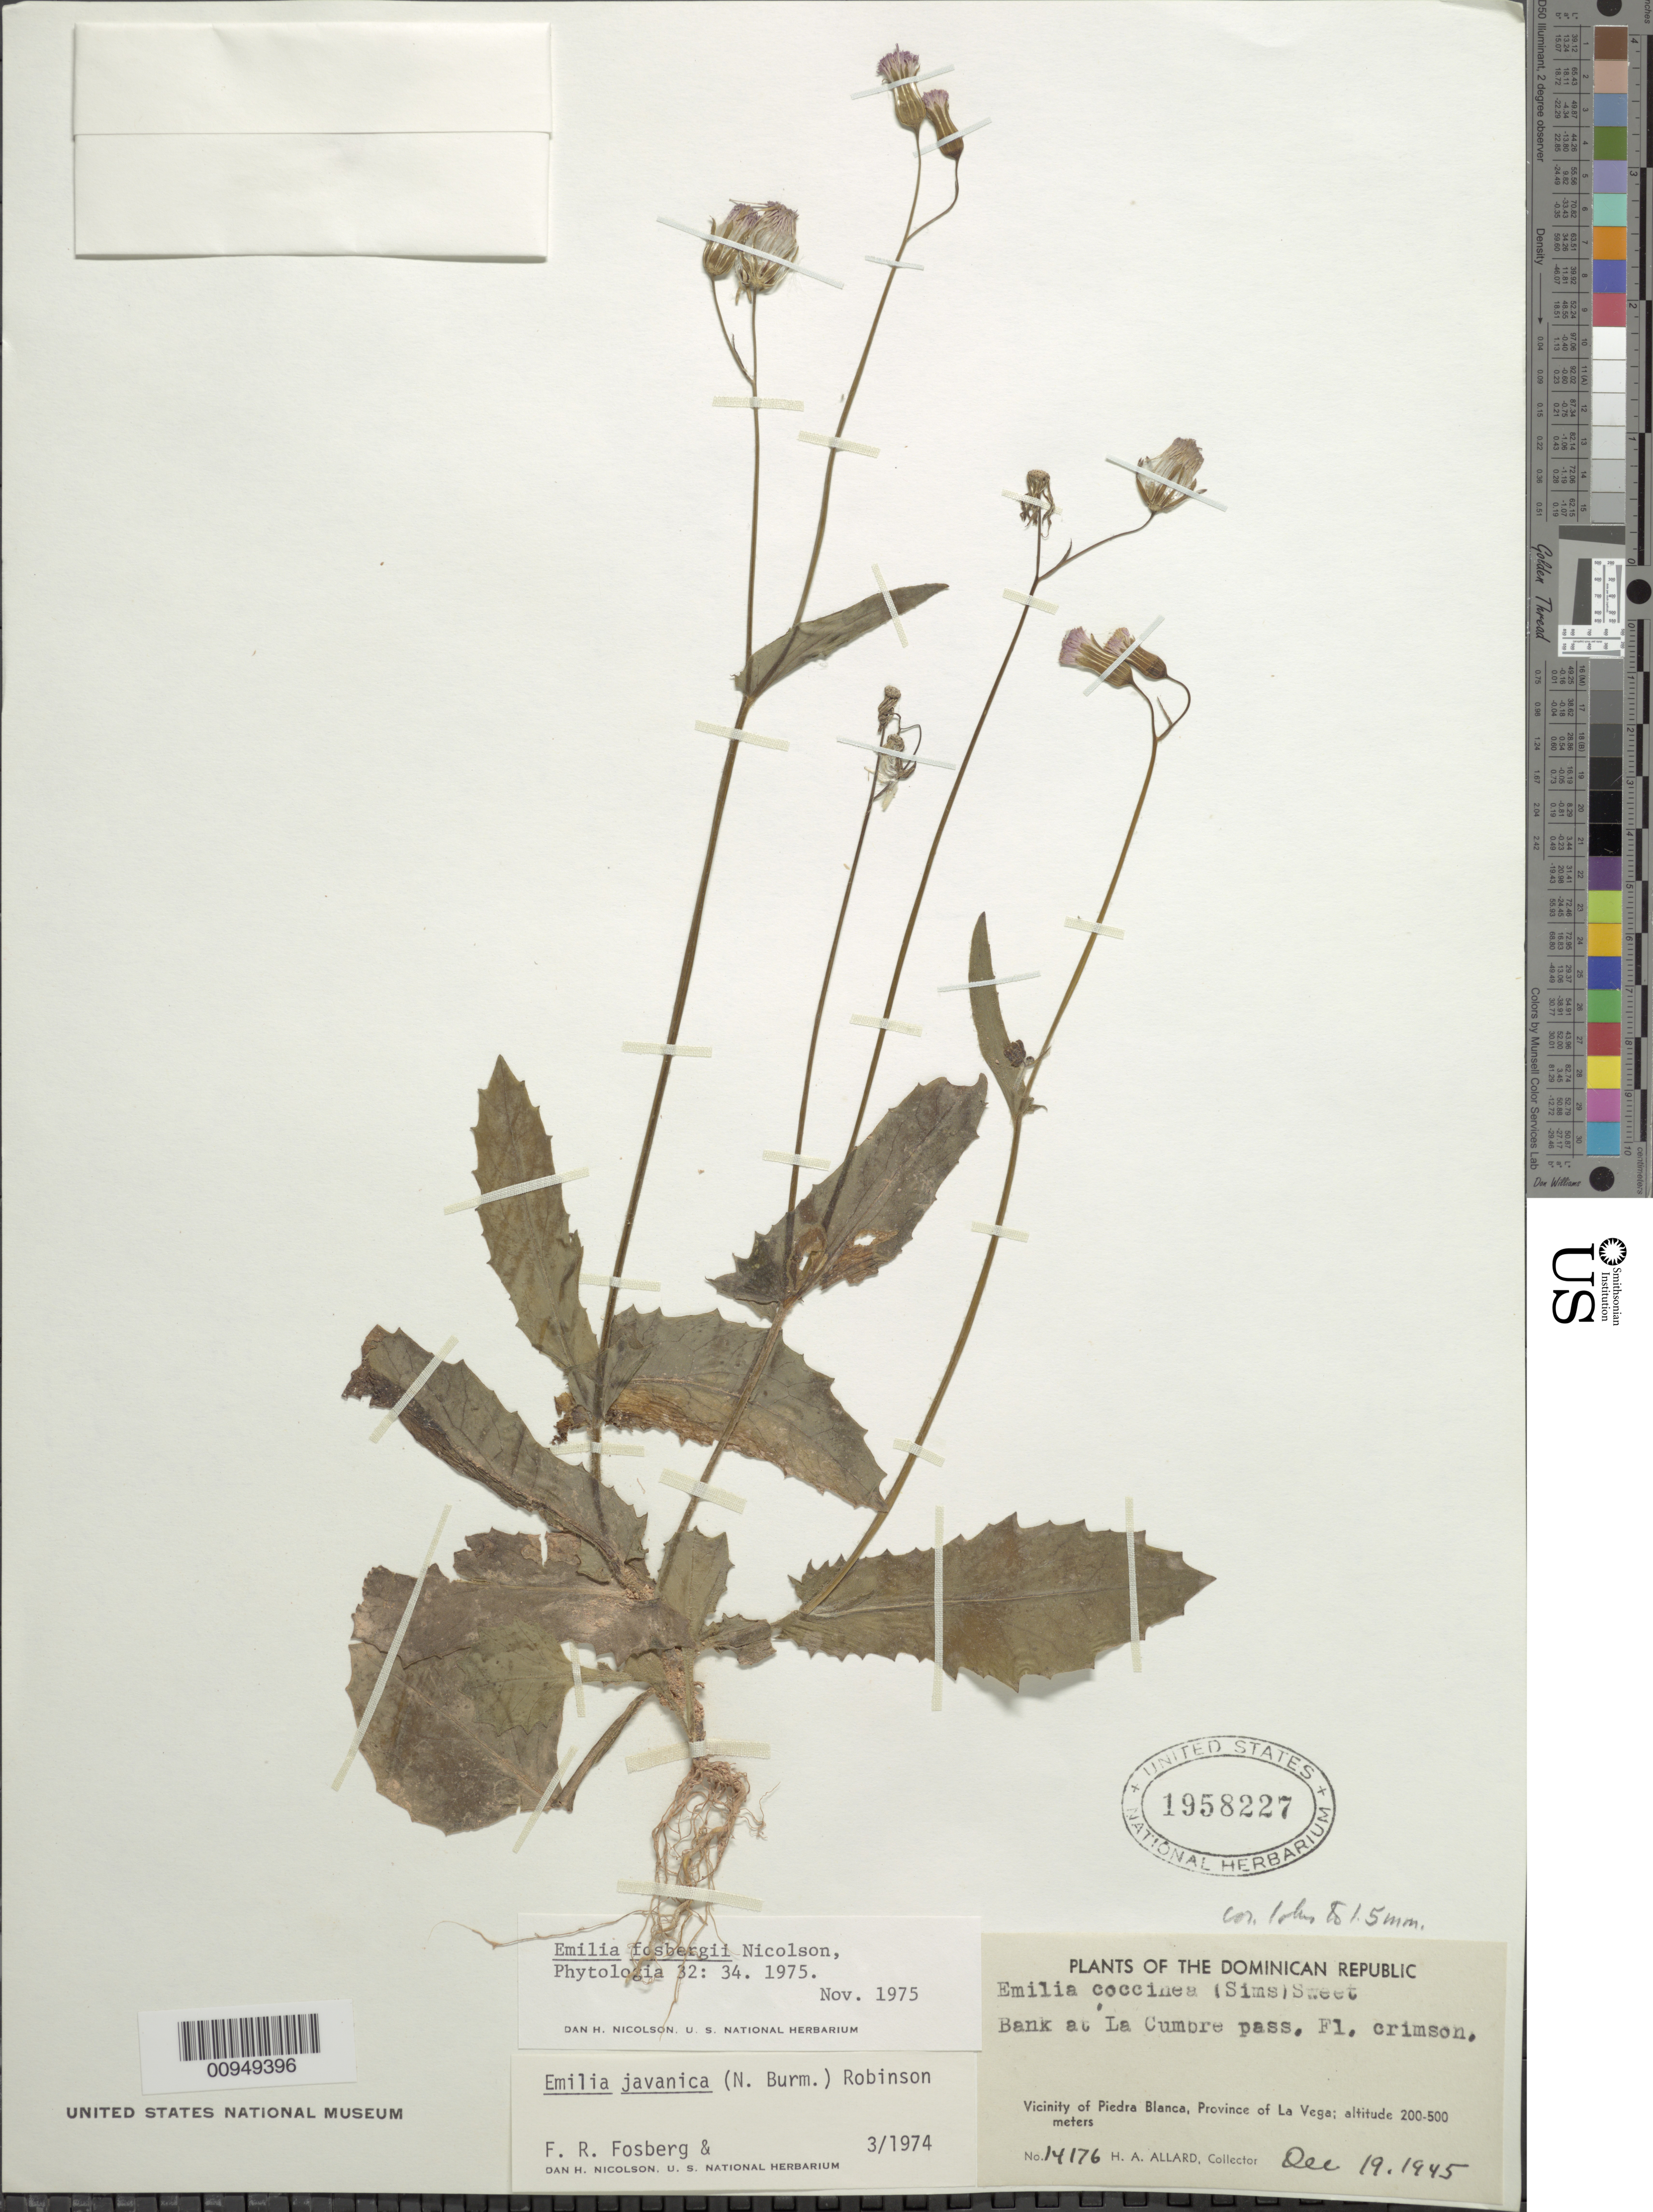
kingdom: Plantae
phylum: Tracheophyta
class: Magnoliopsida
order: Asterales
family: Asteraceae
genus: Emilia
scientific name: Emilia fosbergii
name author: Nicolson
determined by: Nicolson, Dan H.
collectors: H. A. Allard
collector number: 14176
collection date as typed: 19 Dec 1945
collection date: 1945-12-19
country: Dominican Republic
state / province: La Vega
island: Hispaniola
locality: Vicinity of Piedra Blanca, bank at La Cumbre pass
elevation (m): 200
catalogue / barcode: US 1958227